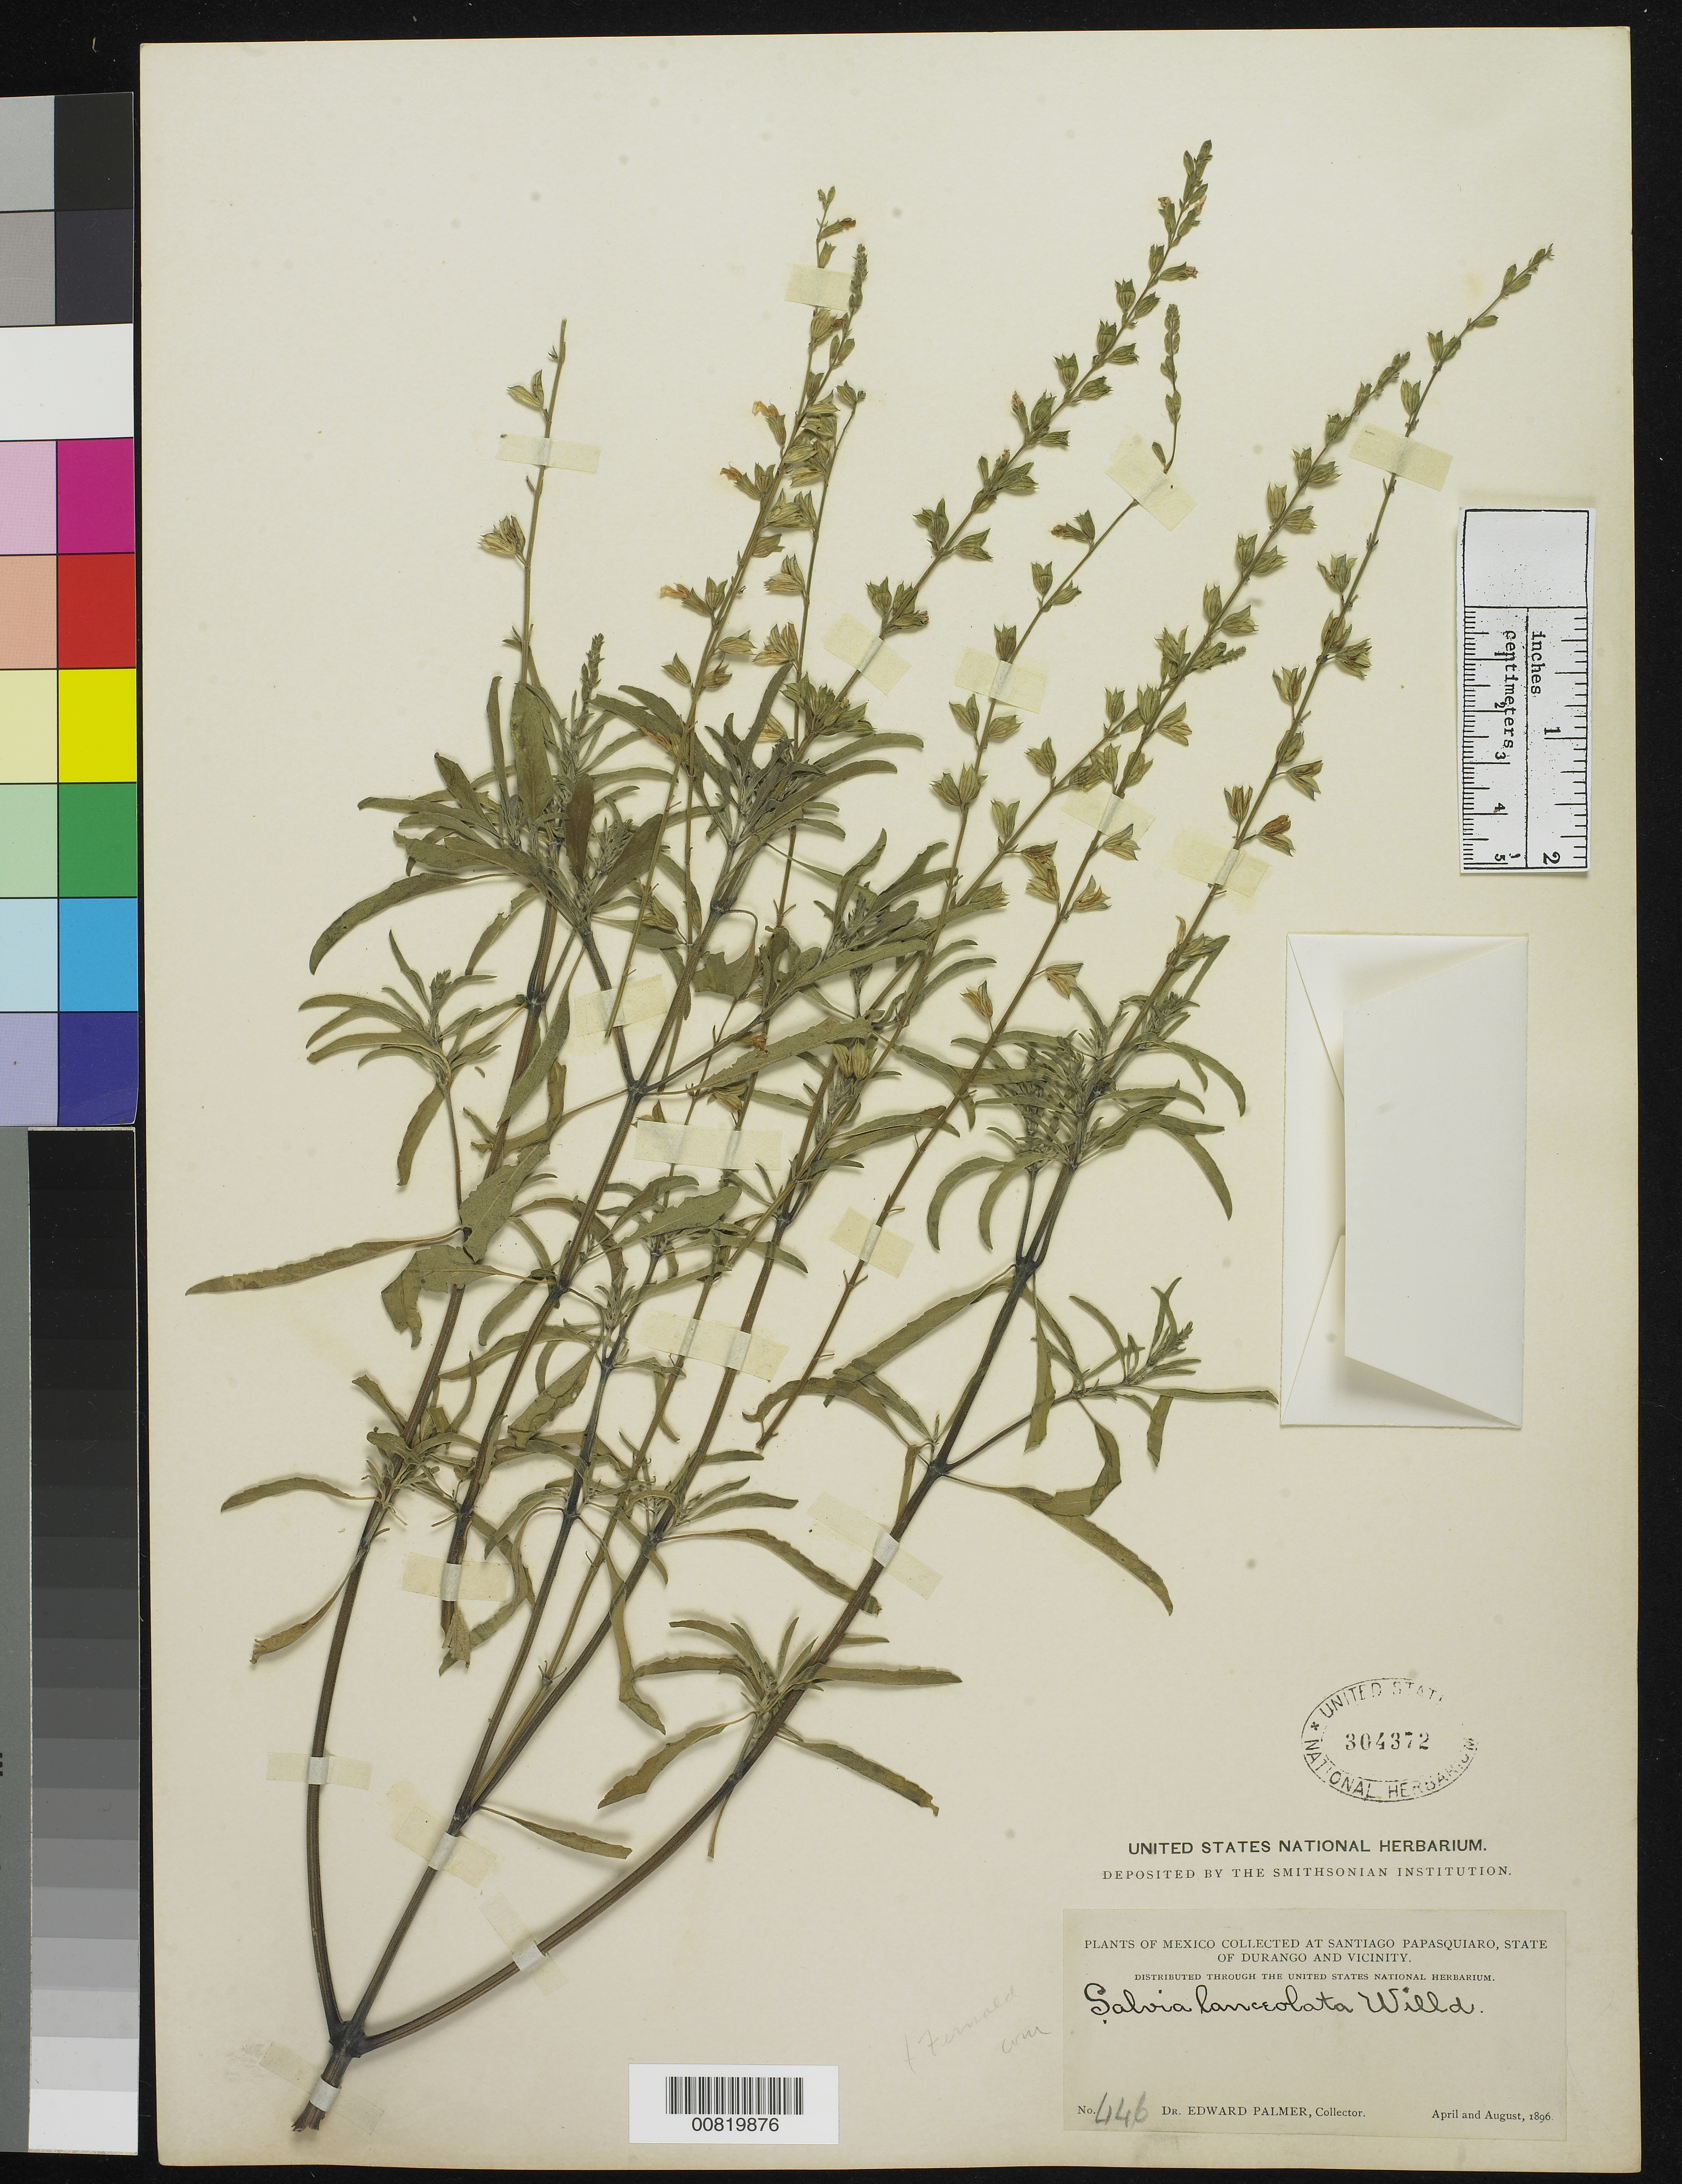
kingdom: Plantae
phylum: Tracheophyta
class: Magnoliopsida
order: Lamiales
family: Lamiaceae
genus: Salvia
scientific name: Salvia lanceolata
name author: Brouss.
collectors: E. Palmer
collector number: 446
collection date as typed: Apr 1896 to -- Aug 1896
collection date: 1896-04/1896-08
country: Mexico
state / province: Durango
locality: Santiago Papasquiaro, Durango and vicinity.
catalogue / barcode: US 304372